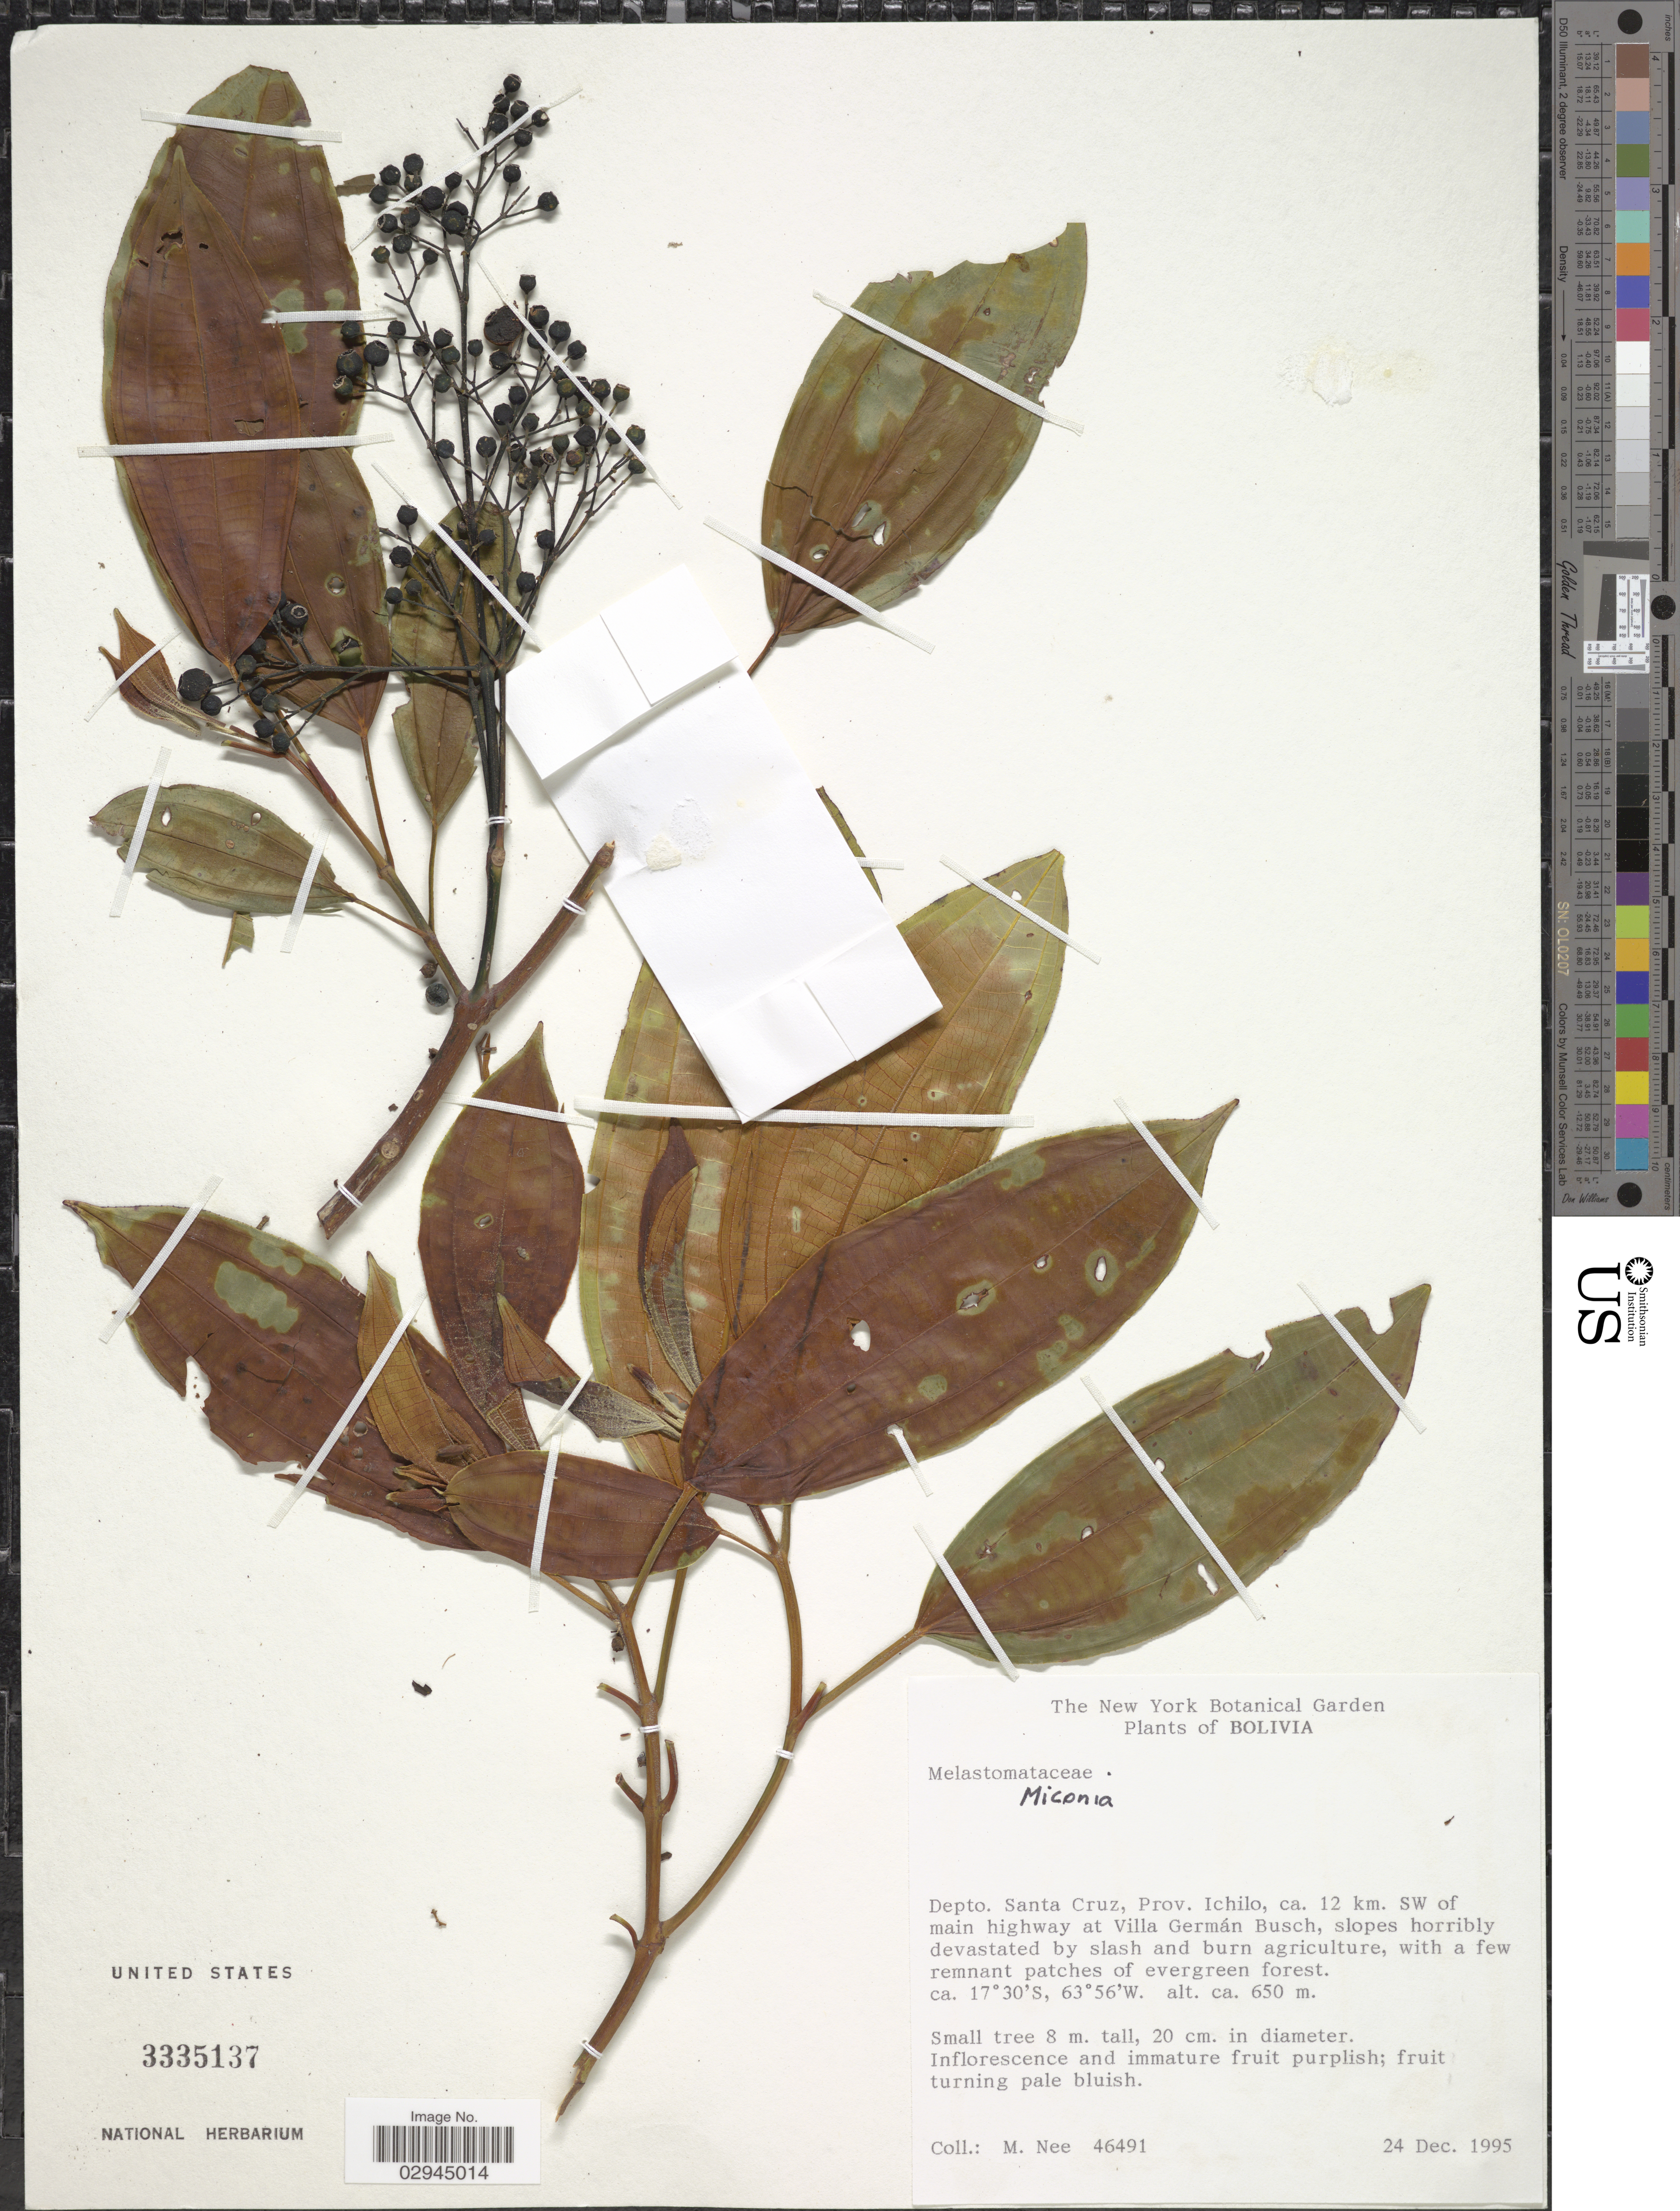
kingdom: Plantae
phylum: Tracheophyta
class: Magnoliopsida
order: Myrtales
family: Melastomataceae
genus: Miconia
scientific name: Miconia sp.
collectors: M. Nee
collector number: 46491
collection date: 1995-12-24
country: Bolivia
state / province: Santa Cruz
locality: Depto. Santa Cruz, Prov. Ichilo, ca. 12 km. SW of main highway at Villa Germán Busch, slopes horribly devastated by slash and burn agriculture.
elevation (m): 650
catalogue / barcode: US 3335137